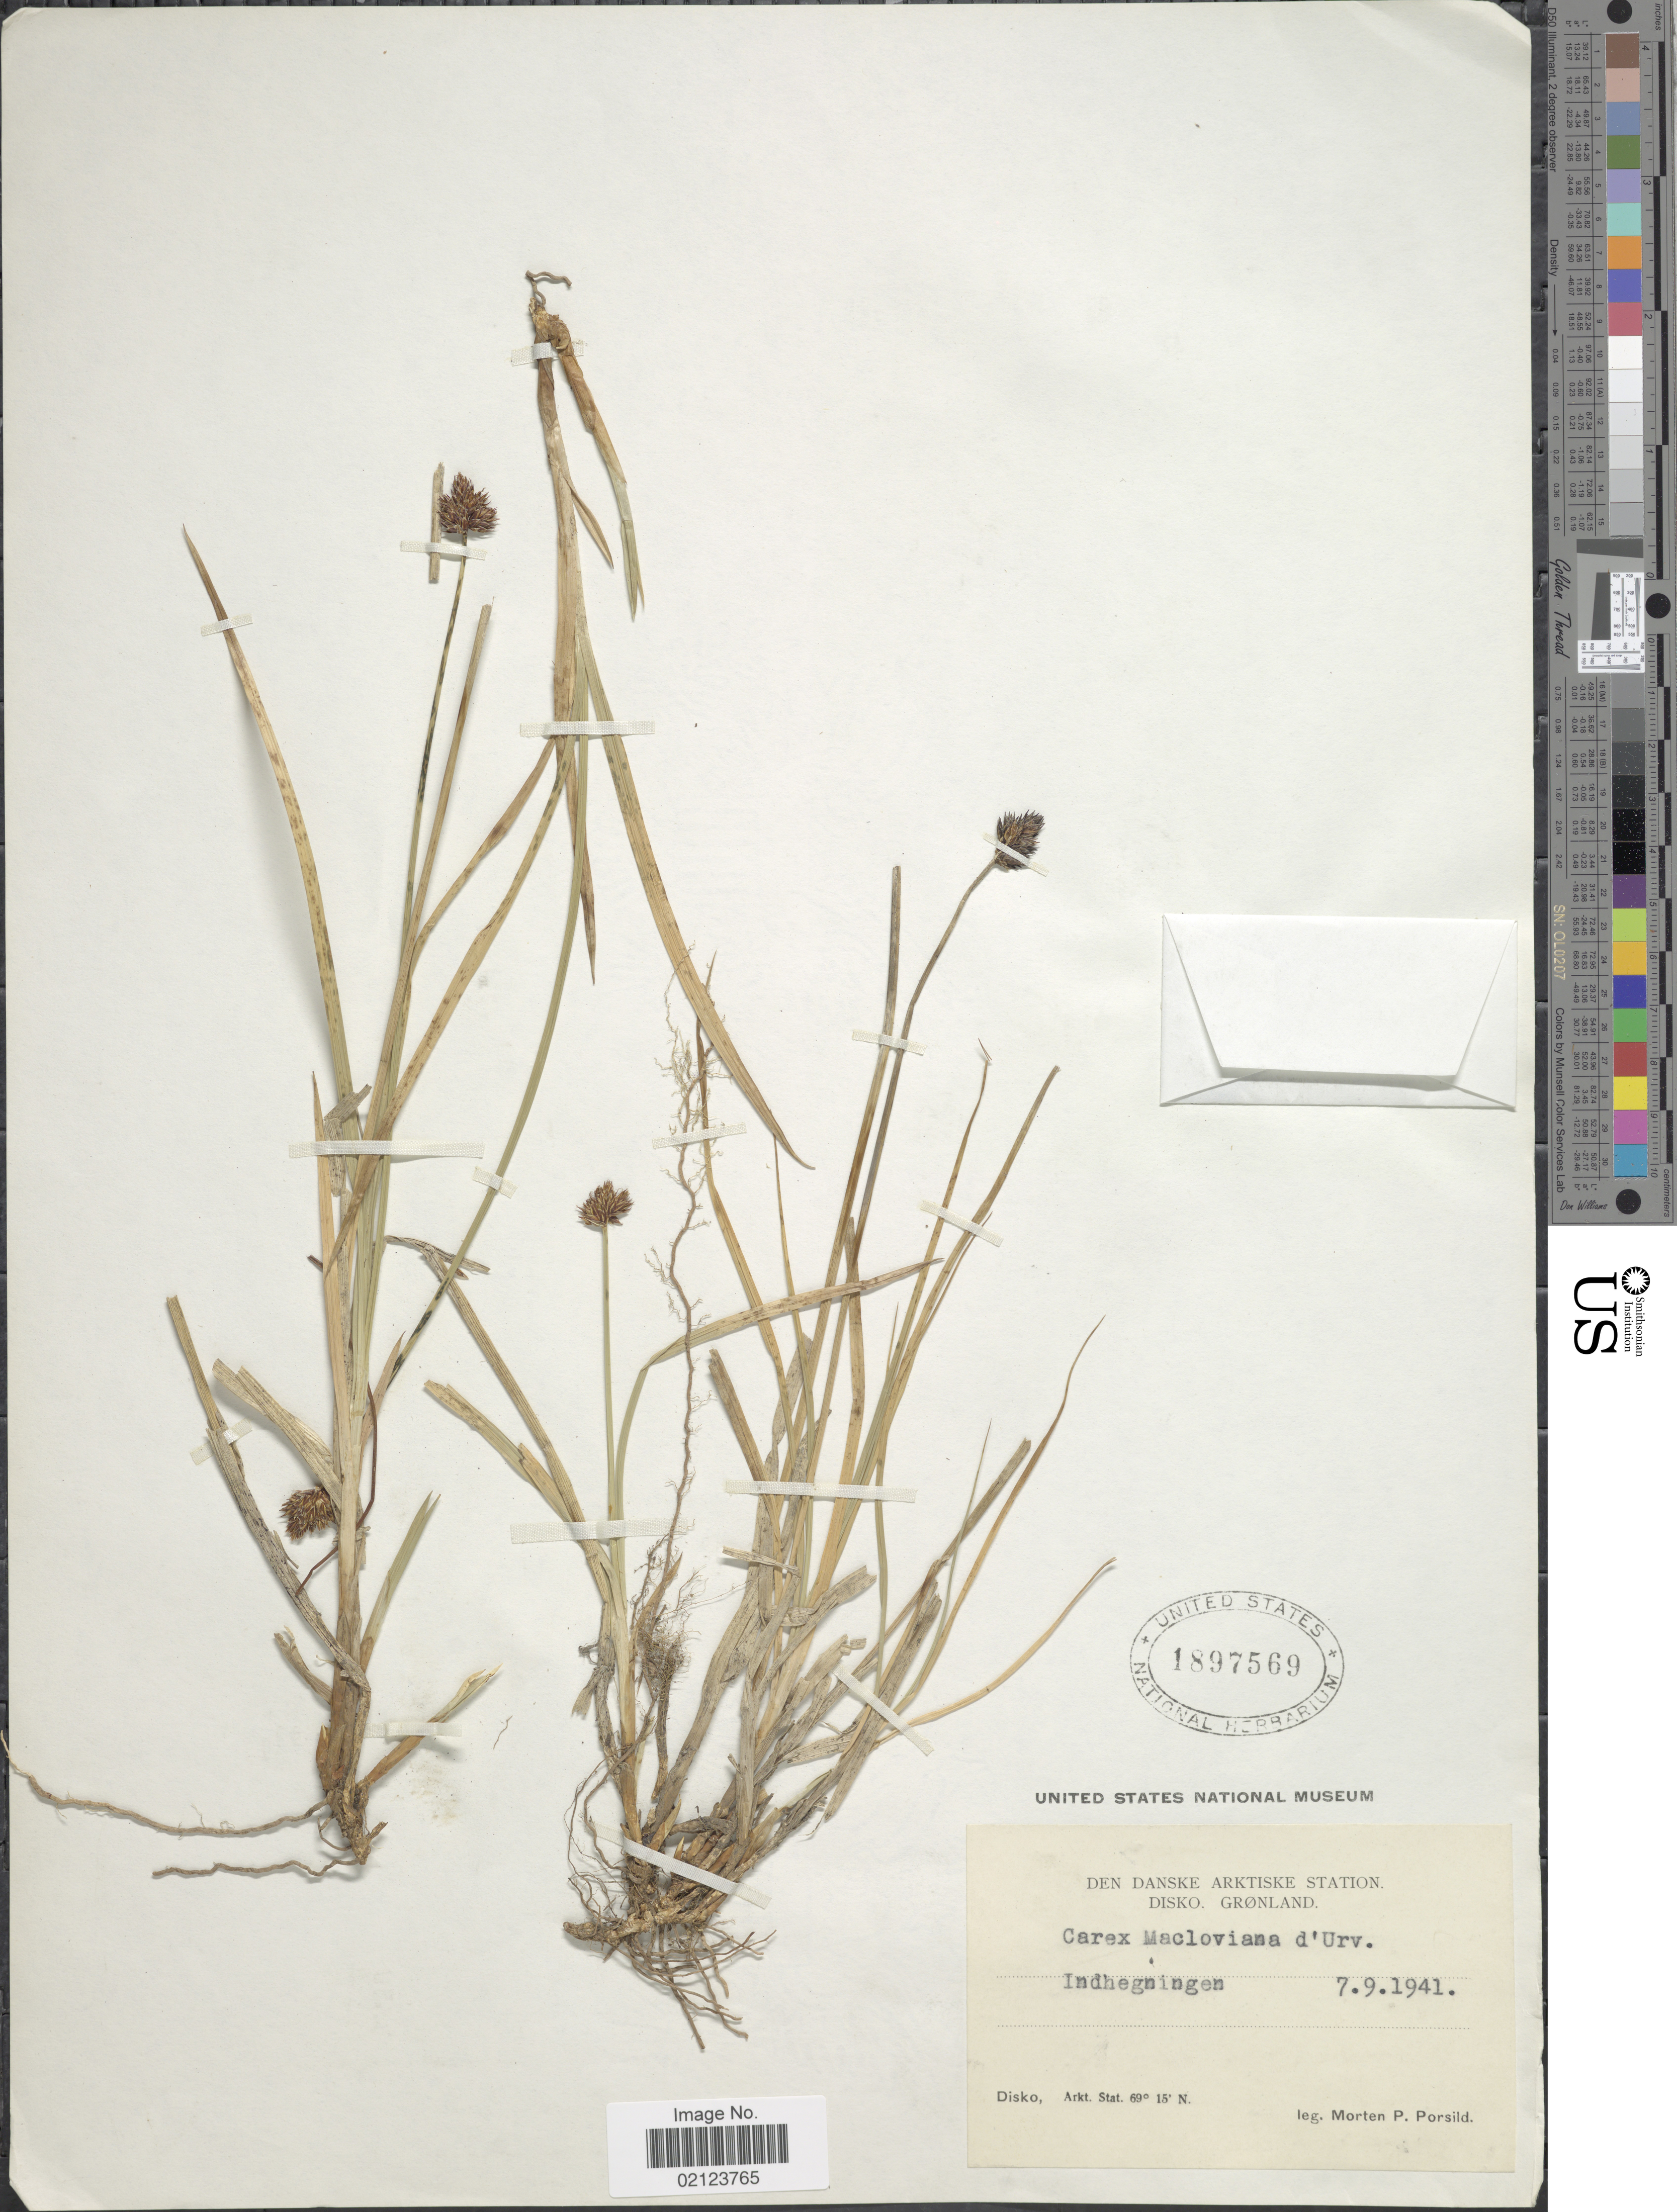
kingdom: Plantae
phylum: Tracheophyta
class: Liliopsida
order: Poales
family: Cyperaceae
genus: Carex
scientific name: Carex macloviana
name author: d'Urv.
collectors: M. P. Porsild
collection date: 1941-09-07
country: Greenland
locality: Den Danske Arktiske Station. Disko. Gronland. Indhegningen. Disko, Arkt. Stat.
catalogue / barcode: US 1897569